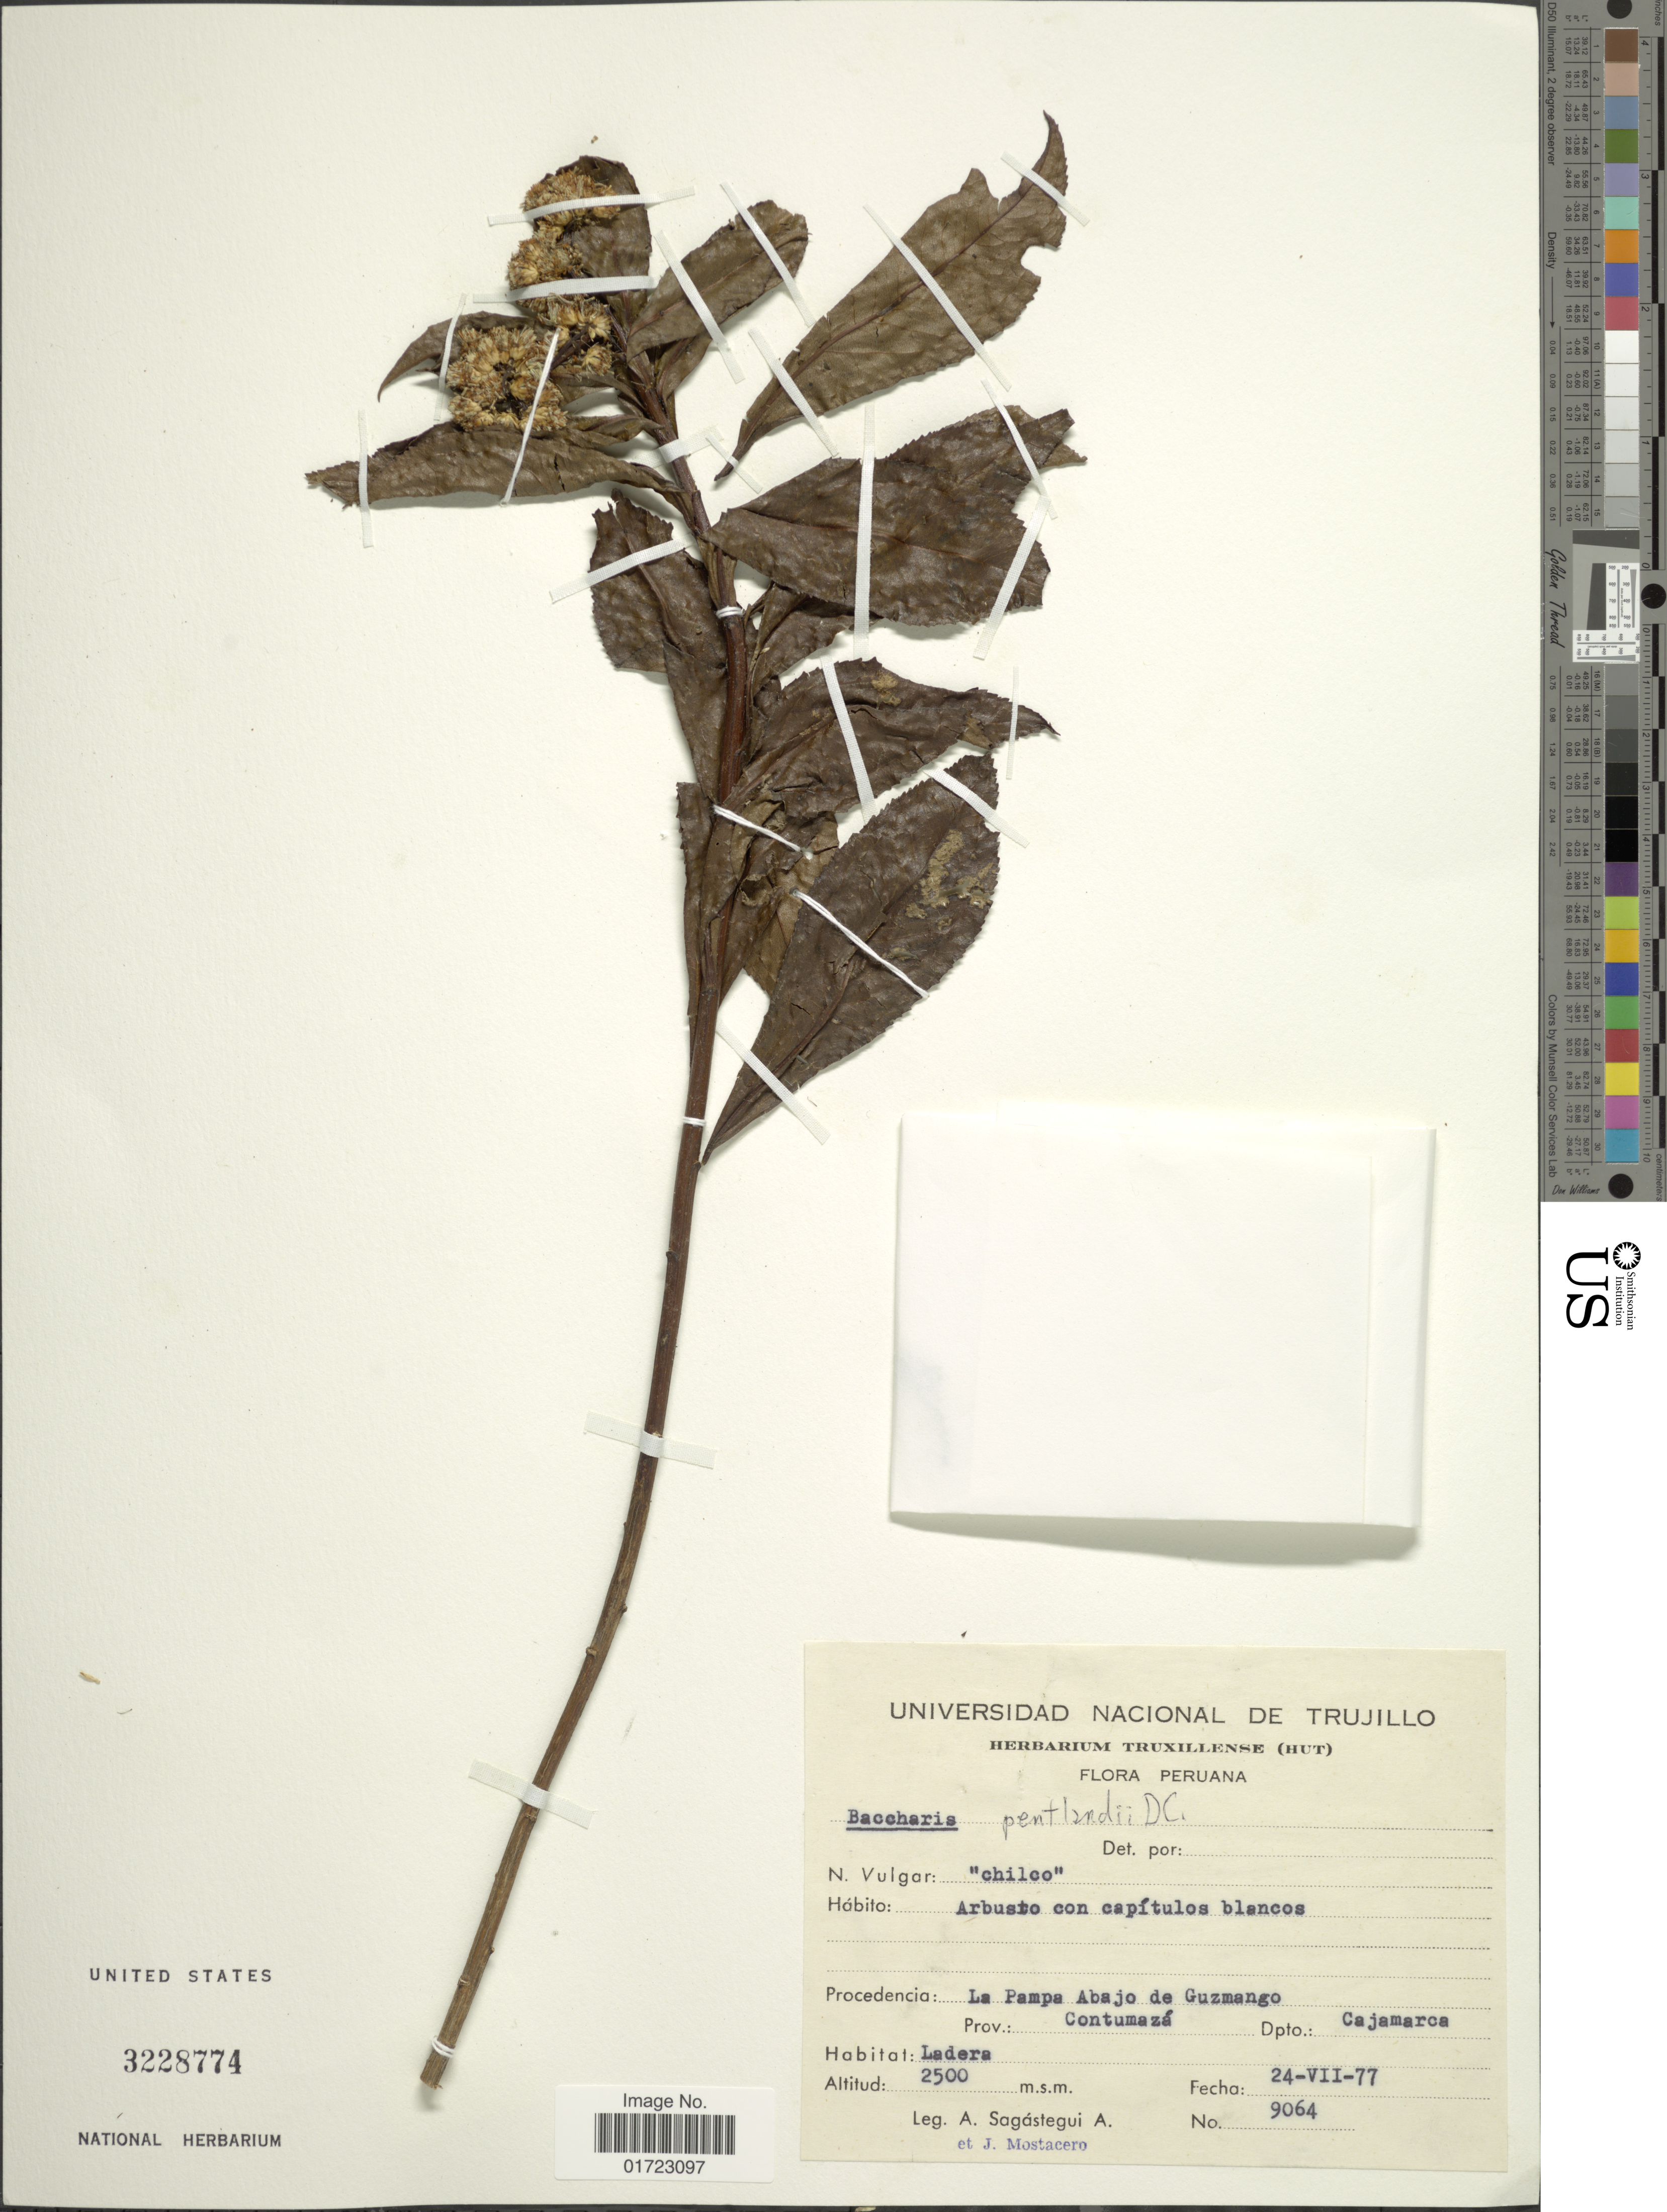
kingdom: Plantae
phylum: Tracheophyta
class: Magnoliopsida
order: Asterales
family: Asteraceae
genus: Baccharis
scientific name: Baccharis pentlandii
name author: DC.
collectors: A. Sagástegui A. & J. Mostacero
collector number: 9064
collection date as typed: Transcribed d/m/y: 24/7/77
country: Peru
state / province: Cajamarca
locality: La Pampa Abajo de Guzmango. Prov. Contumaza.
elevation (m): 2500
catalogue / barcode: US 3228774